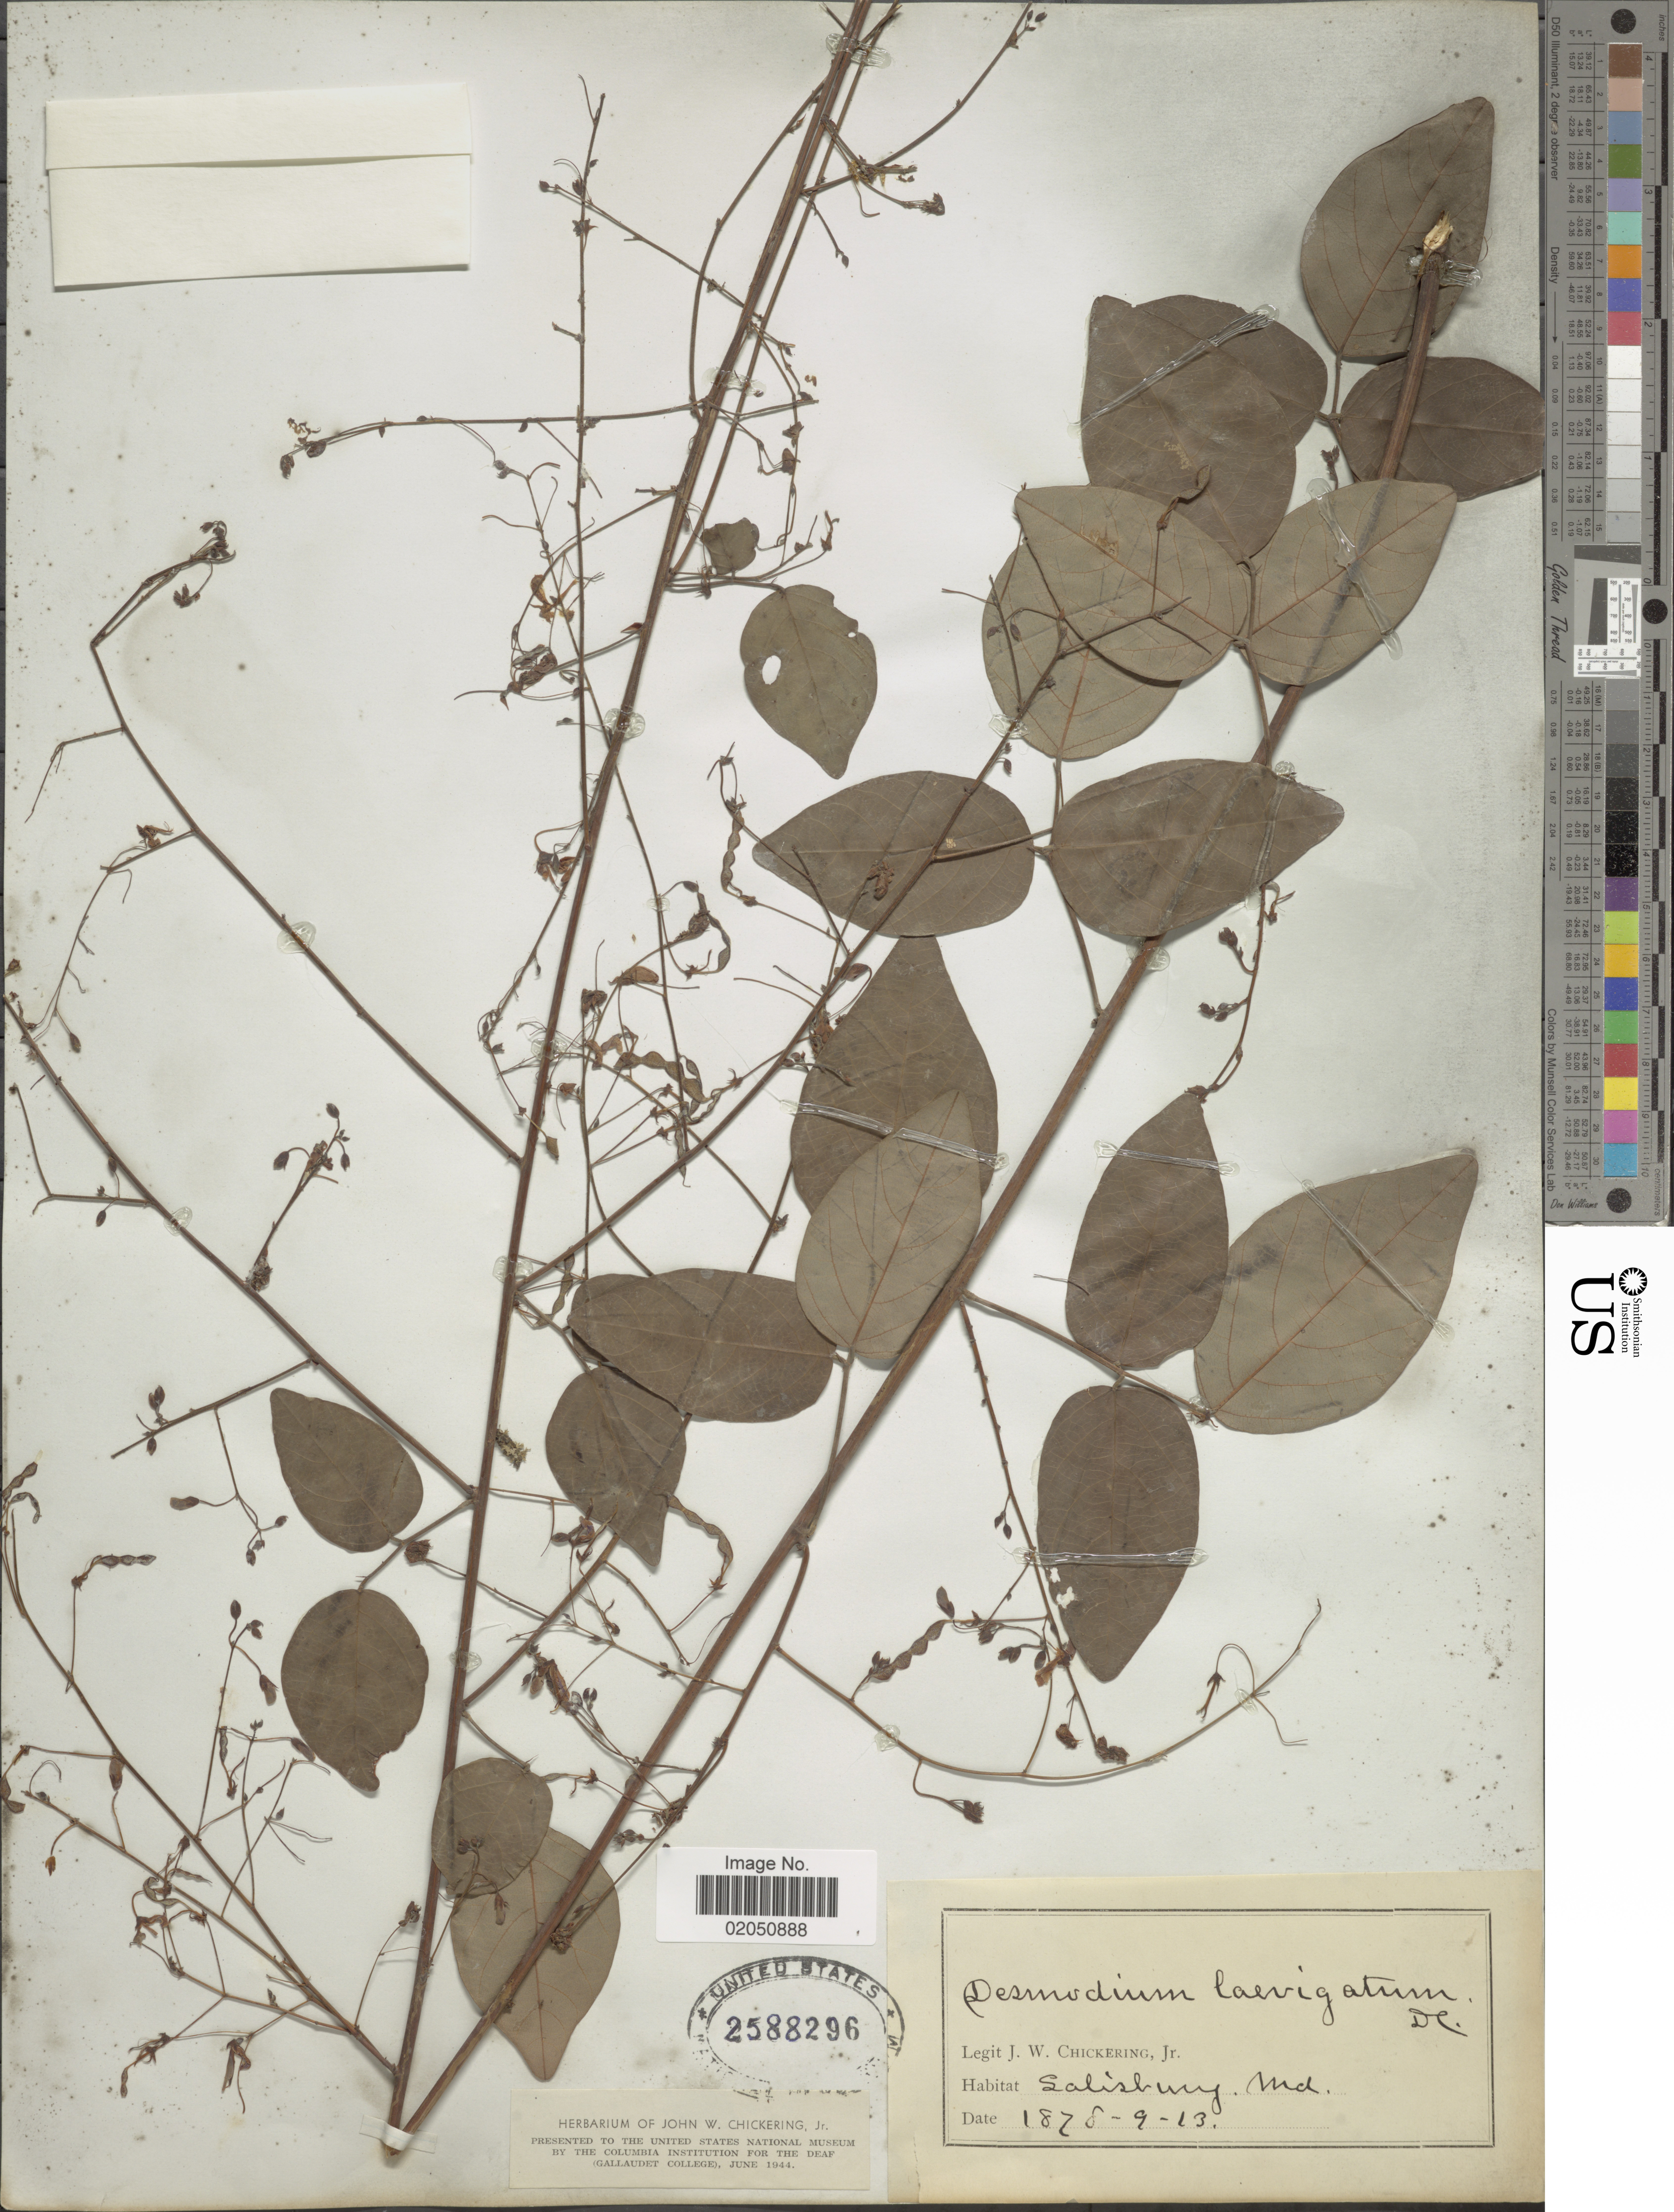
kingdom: Plantae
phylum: Tracheophyta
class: Magnoliopsida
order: Fabales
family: Fabaceae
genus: Desmodium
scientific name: Desmodium laevigatum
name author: (Nutt.) DC.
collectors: J. W. Chickering Jr.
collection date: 1878-09-13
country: United States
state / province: Maryland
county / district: Wicomico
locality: Salisbury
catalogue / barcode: US 2588296